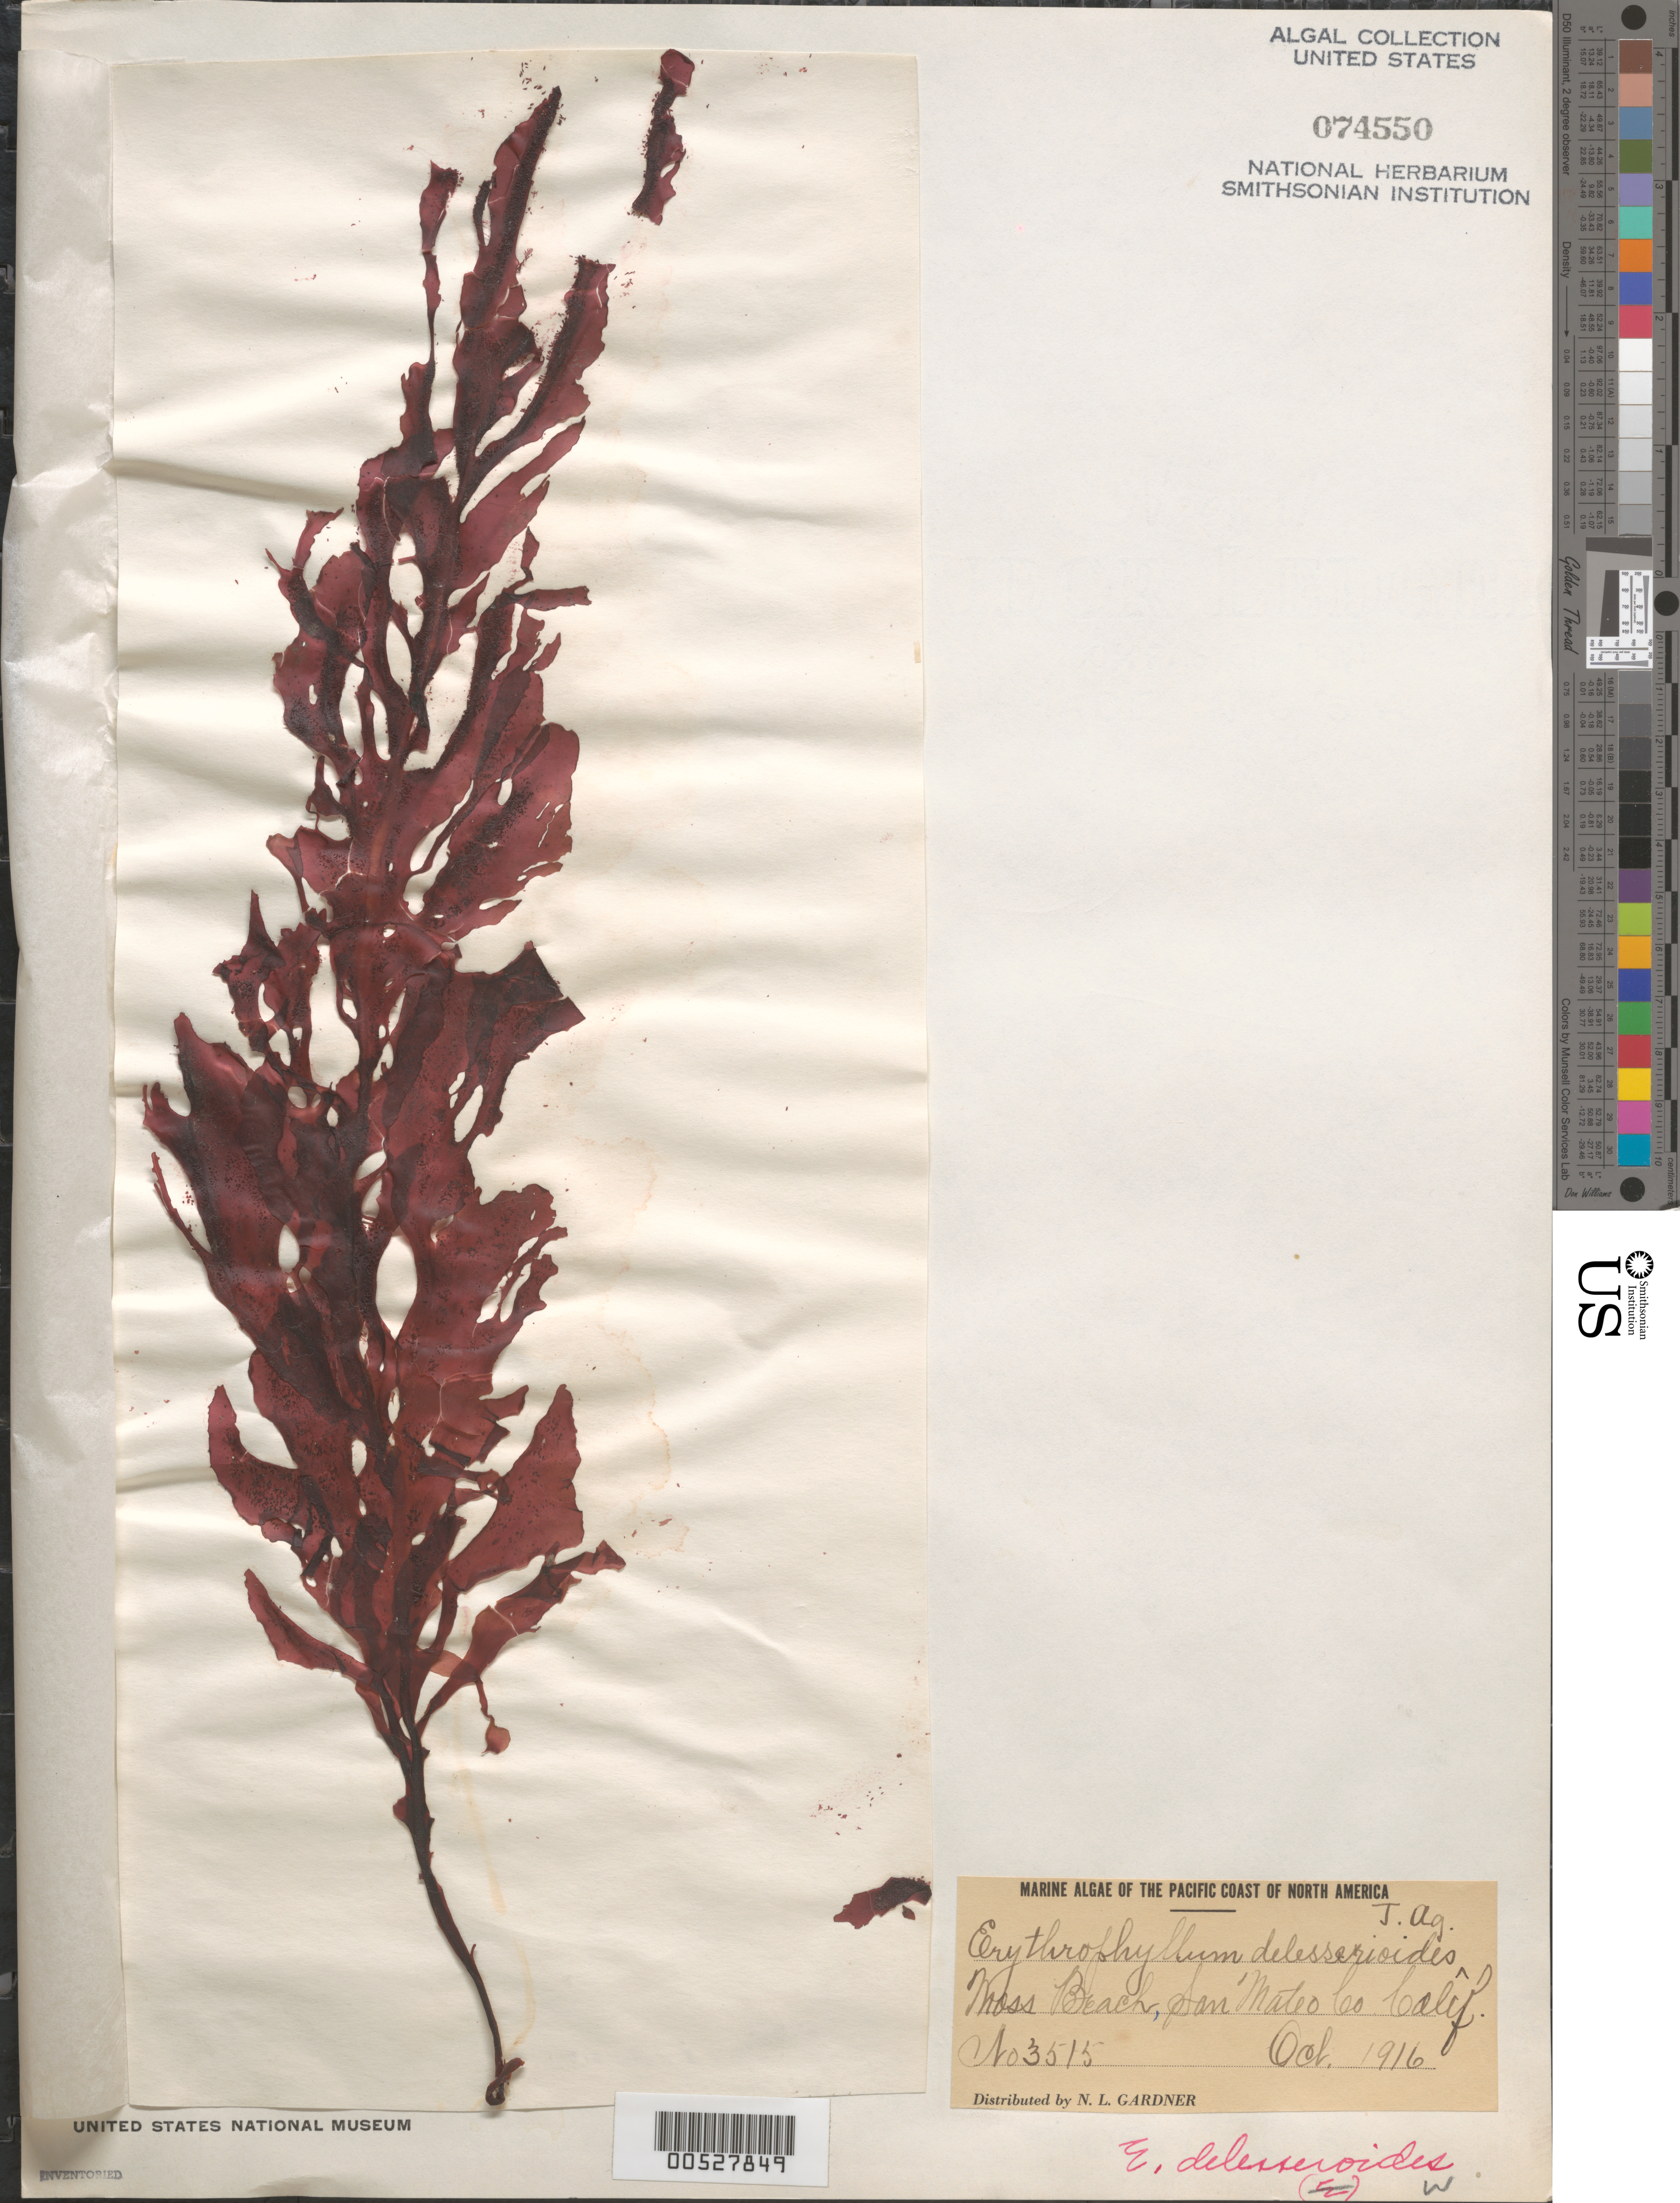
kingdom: Plantae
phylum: Rhodophyta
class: Florideophyceae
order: Gigartinales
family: Kallymeniaceae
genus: Erythrophyllum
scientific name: Erythrophyllum delesserioides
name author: J. Agardh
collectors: N. Gardner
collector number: NLG 3515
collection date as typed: Oct 1916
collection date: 1916-10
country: United States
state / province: California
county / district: San Mateo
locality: Moss Beach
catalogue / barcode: US 74550